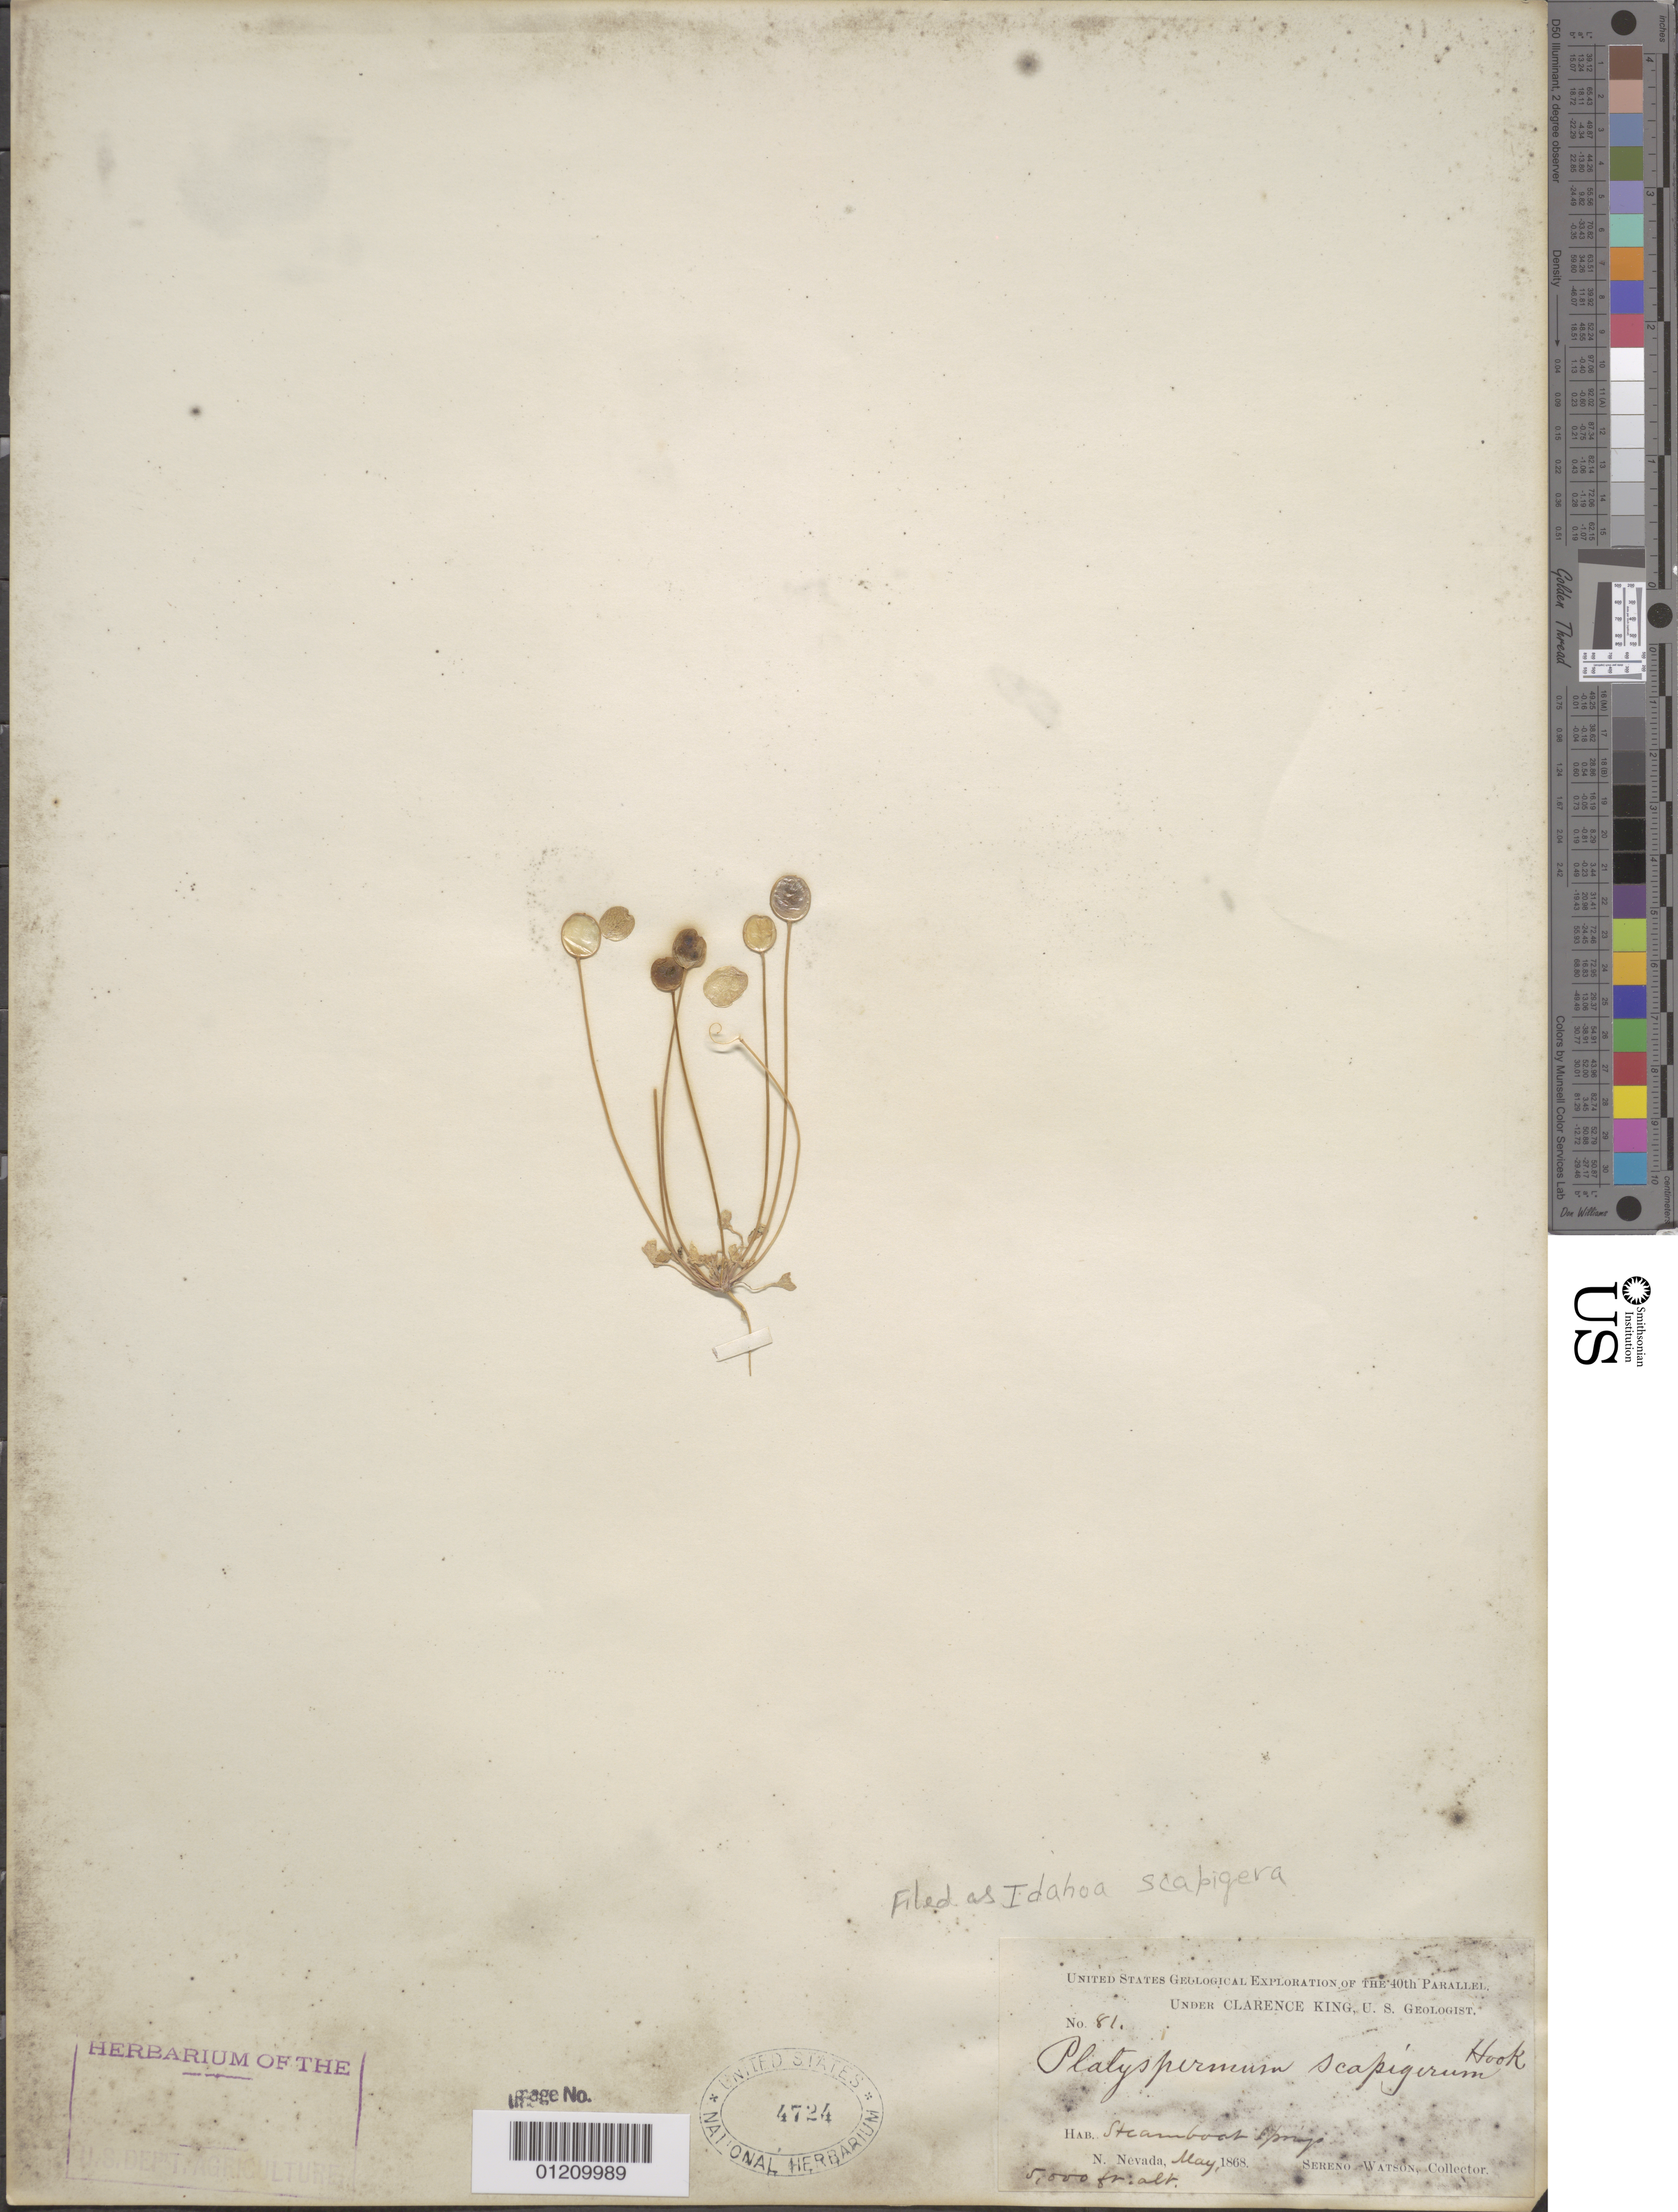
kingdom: Plantae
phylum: Tracheophyta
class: Magnoliopsida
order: Brassicales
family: Brassicaceae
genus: Idahoa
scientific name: Idahoa scapigera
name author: A. Nelson & J.F. Macbr.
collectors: S. Watson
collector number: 81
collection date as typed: May 1868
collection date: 1868-05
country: United States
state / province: Nevada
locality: N. Nevada, Steamboat Springs.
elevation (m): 1524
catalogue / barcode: US 4724